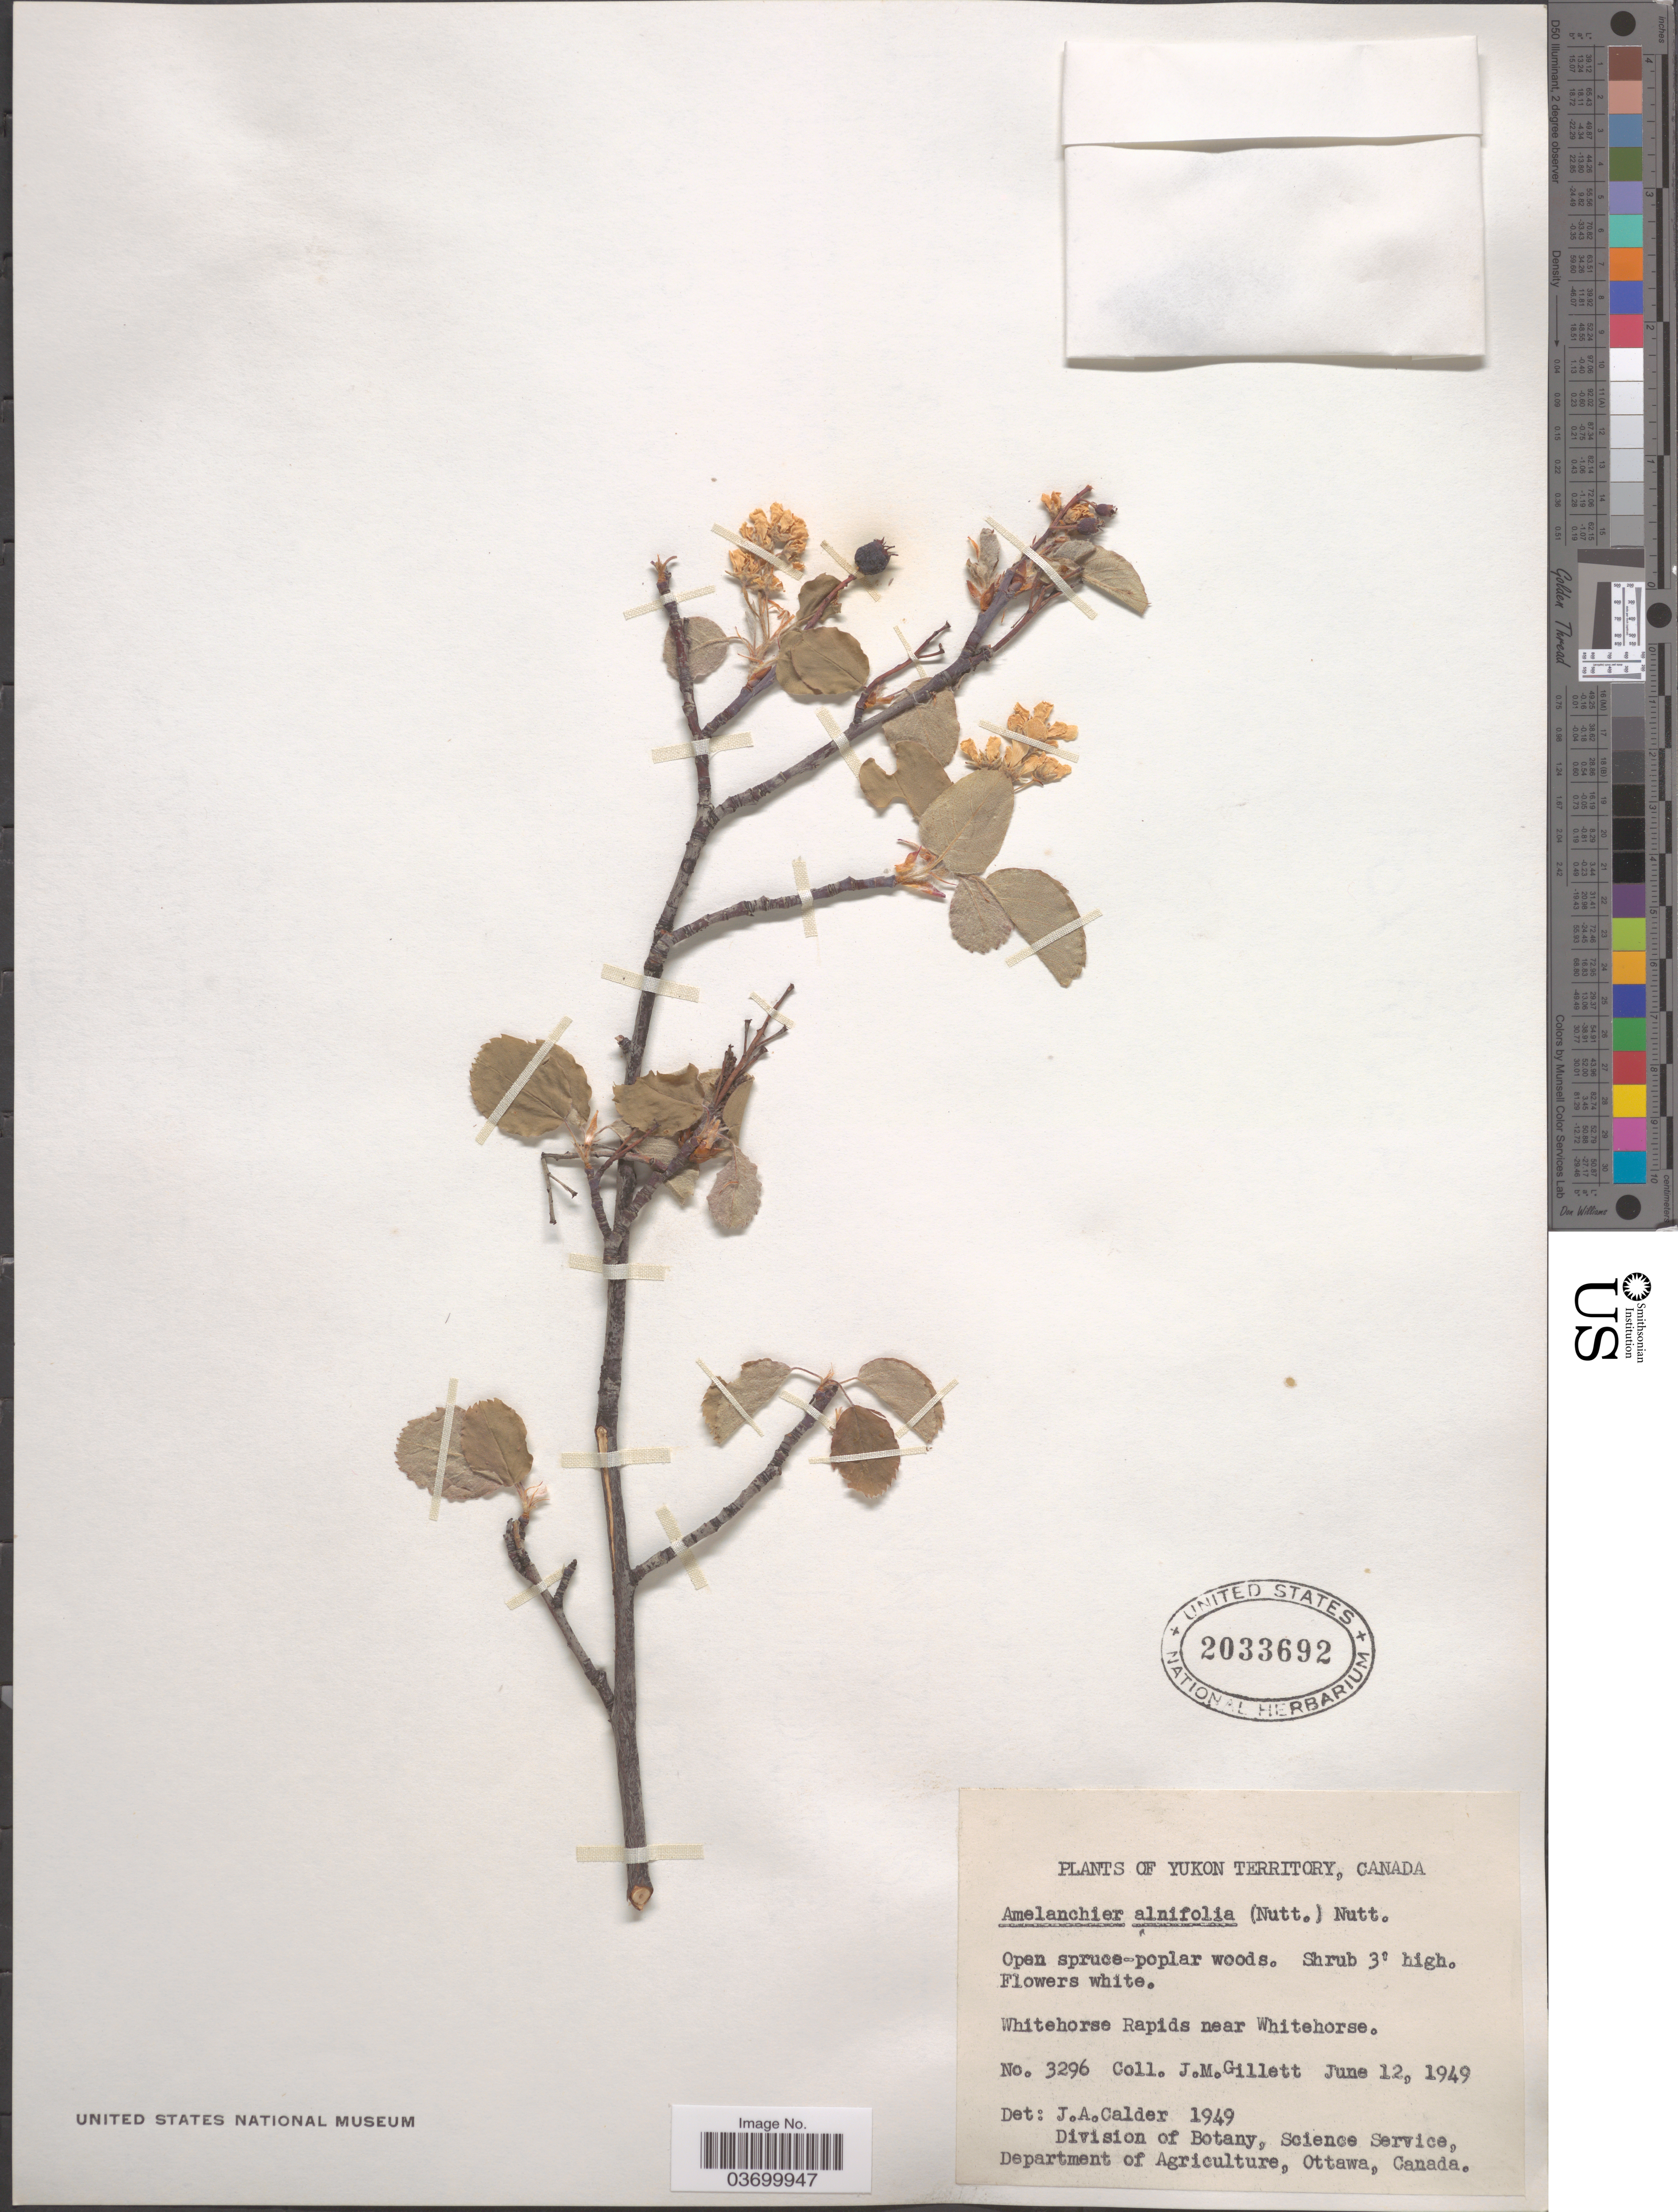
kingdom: Plantae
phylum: Tracheophyta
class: Magnoliopsida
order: Rosales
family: Rosaceae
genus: Amelanchier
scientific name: Amelanchier alnifolia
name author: (Nutt.) Nutt. ex M. Roem.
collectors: J. M. Gillett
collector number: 3296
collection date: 1949-06-12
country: Canada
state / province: Yukon Territory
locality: Whitehorse Rapids near Whitehorse.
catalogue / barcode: US 2033692